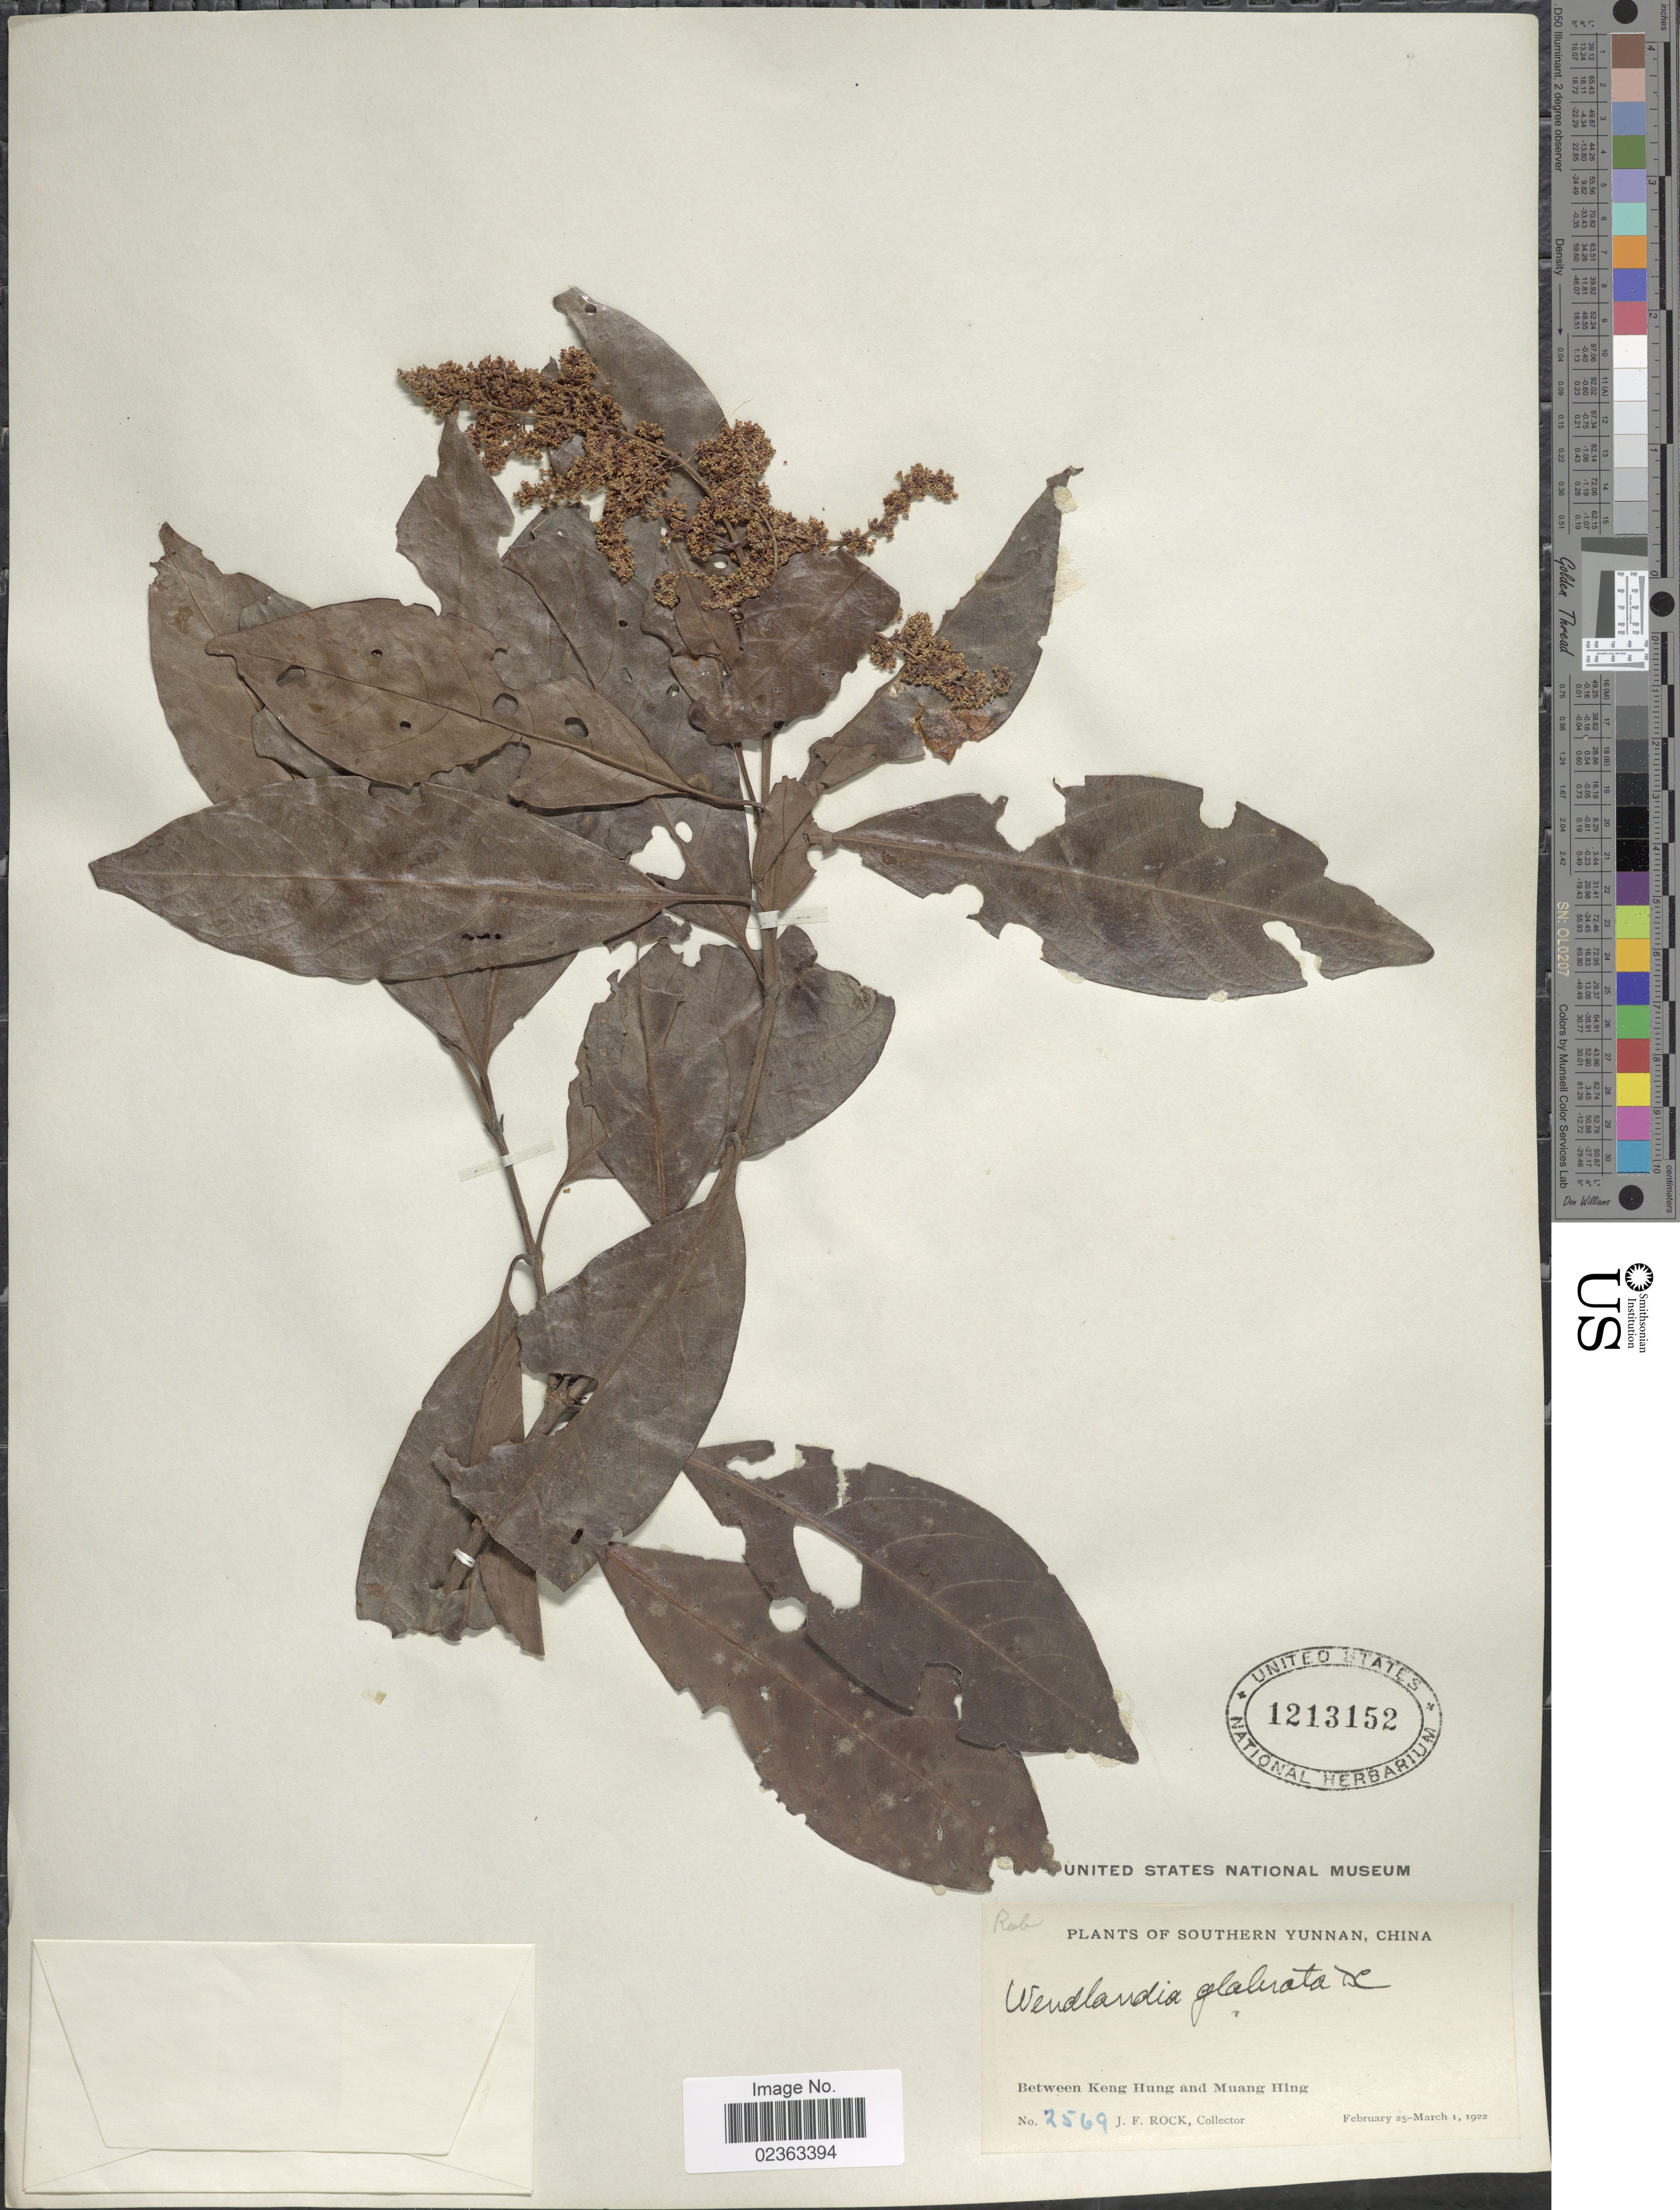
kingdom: Plantae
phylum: Tracheophyta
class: Magnoliopsida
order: Gentianales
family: Rubiaceae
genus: Wendlandia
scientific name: Wendlandia tinctoria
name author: DC.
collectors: J. Rock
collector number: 2569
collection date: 1922-02-25/1922-03-01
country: China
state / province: Yunnan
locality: Southern Yunnan. between Keng Hung and Muang Hing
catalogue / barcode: US 1213152